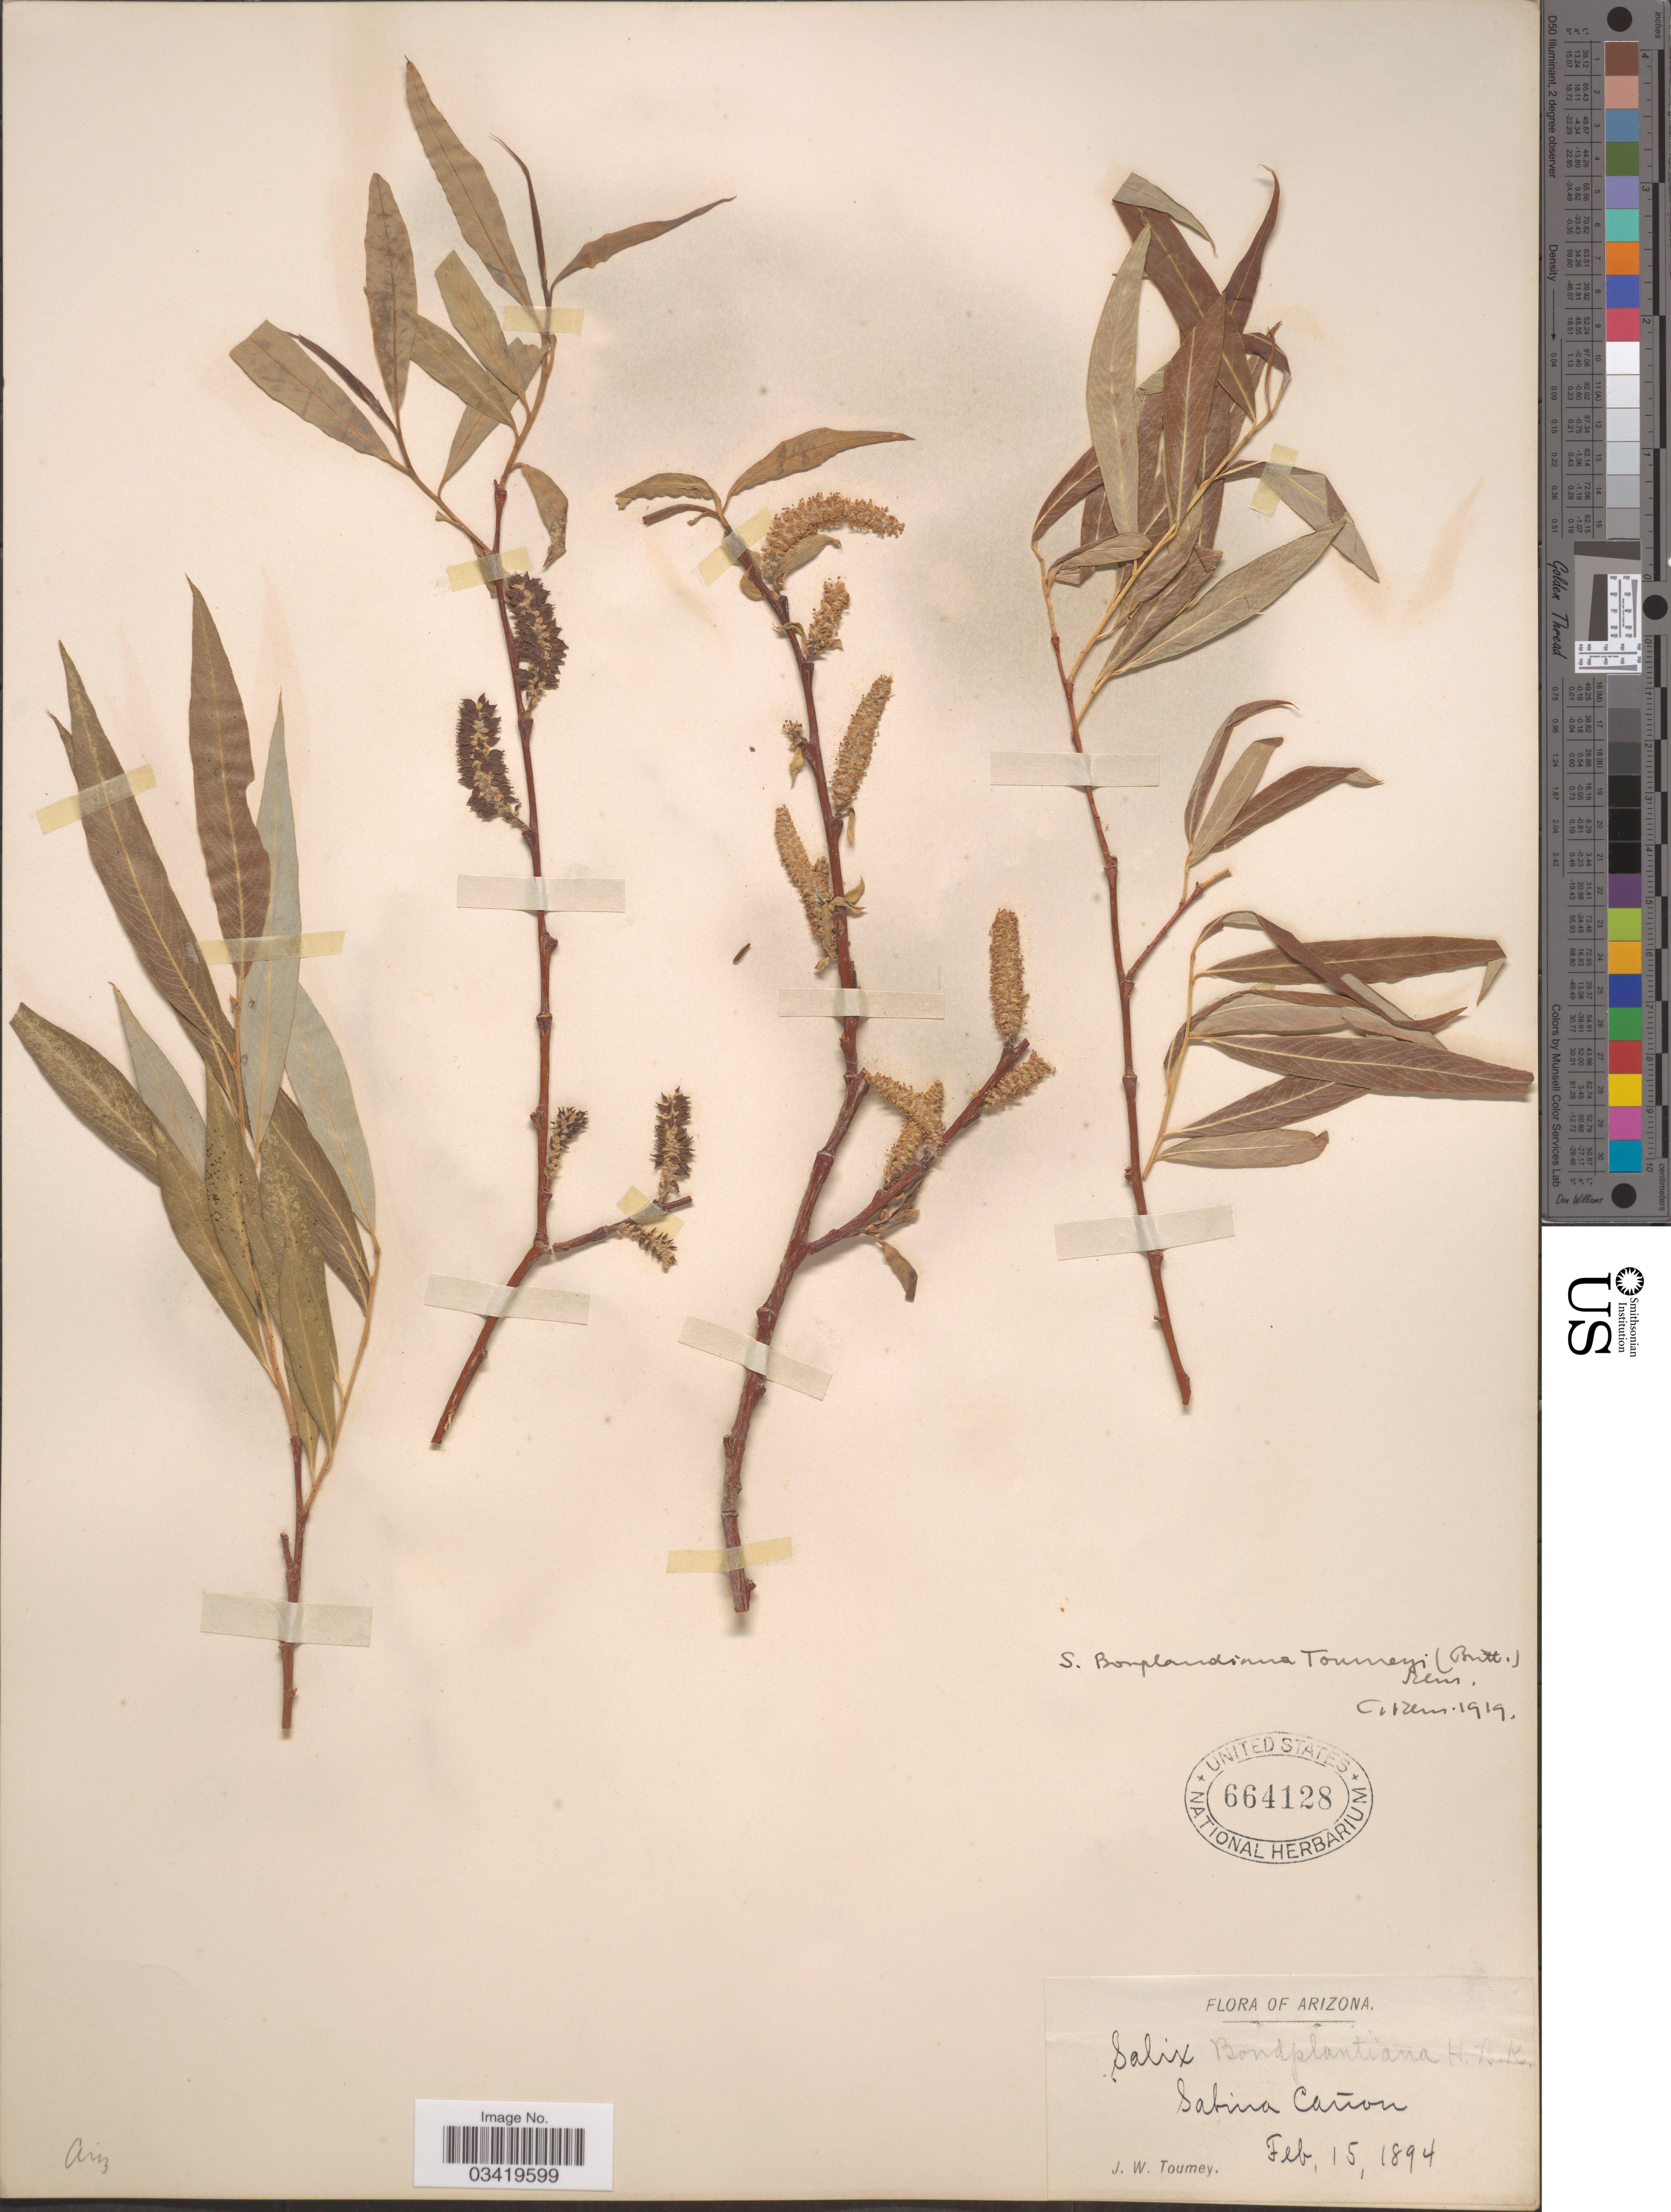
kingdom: Plantae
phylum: Tracheophyta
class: Magnoliopsida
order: Malpighiales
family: Salicaceae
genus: Salix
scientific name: Salix bonplandiana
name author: Kunth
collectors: J. W. Toumey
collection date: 1894-02-15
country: United States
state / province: Arizona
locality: Sabino Canon.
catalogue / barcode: US 664128